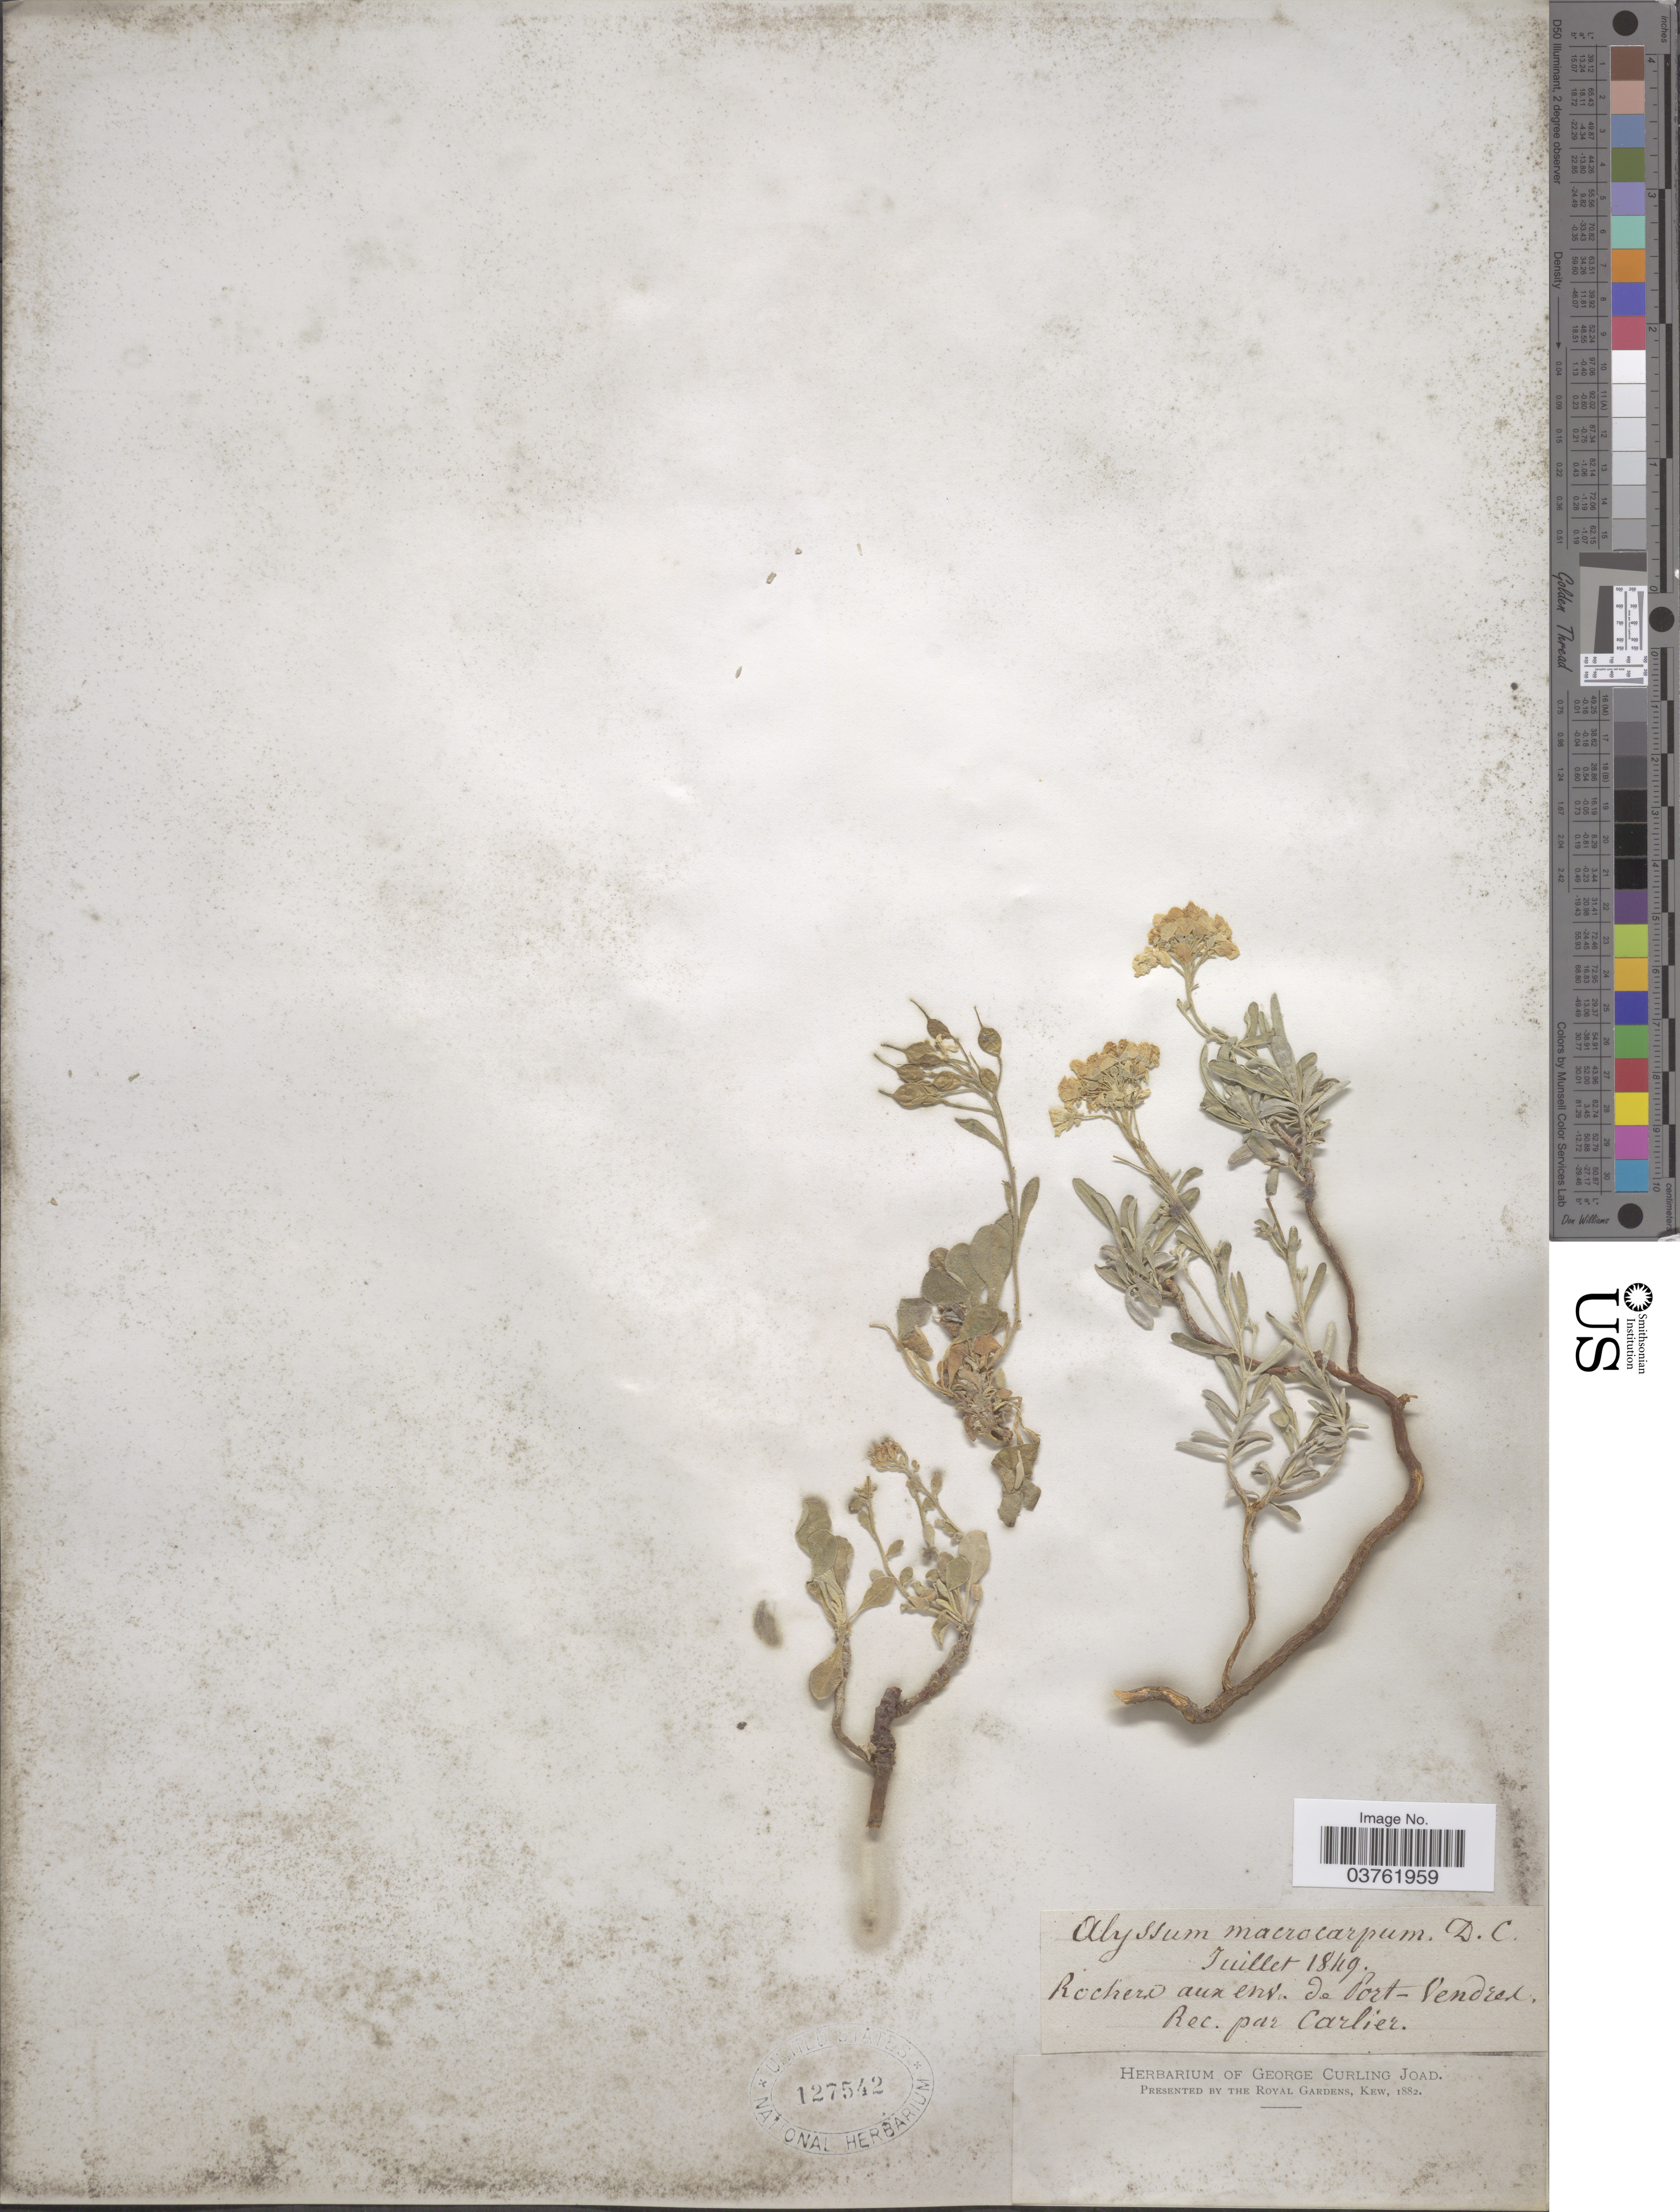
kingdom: Plantae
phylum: Tracheophyta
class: Magnoliopsida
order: Brassicales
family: Brassicaceae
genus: Alyssum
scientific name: Alyssum macrocarpum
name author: DC.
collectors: Carlier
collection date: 1849-07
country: France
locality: Rochero aux env. de Port-Vendres.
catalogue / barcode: US 127542